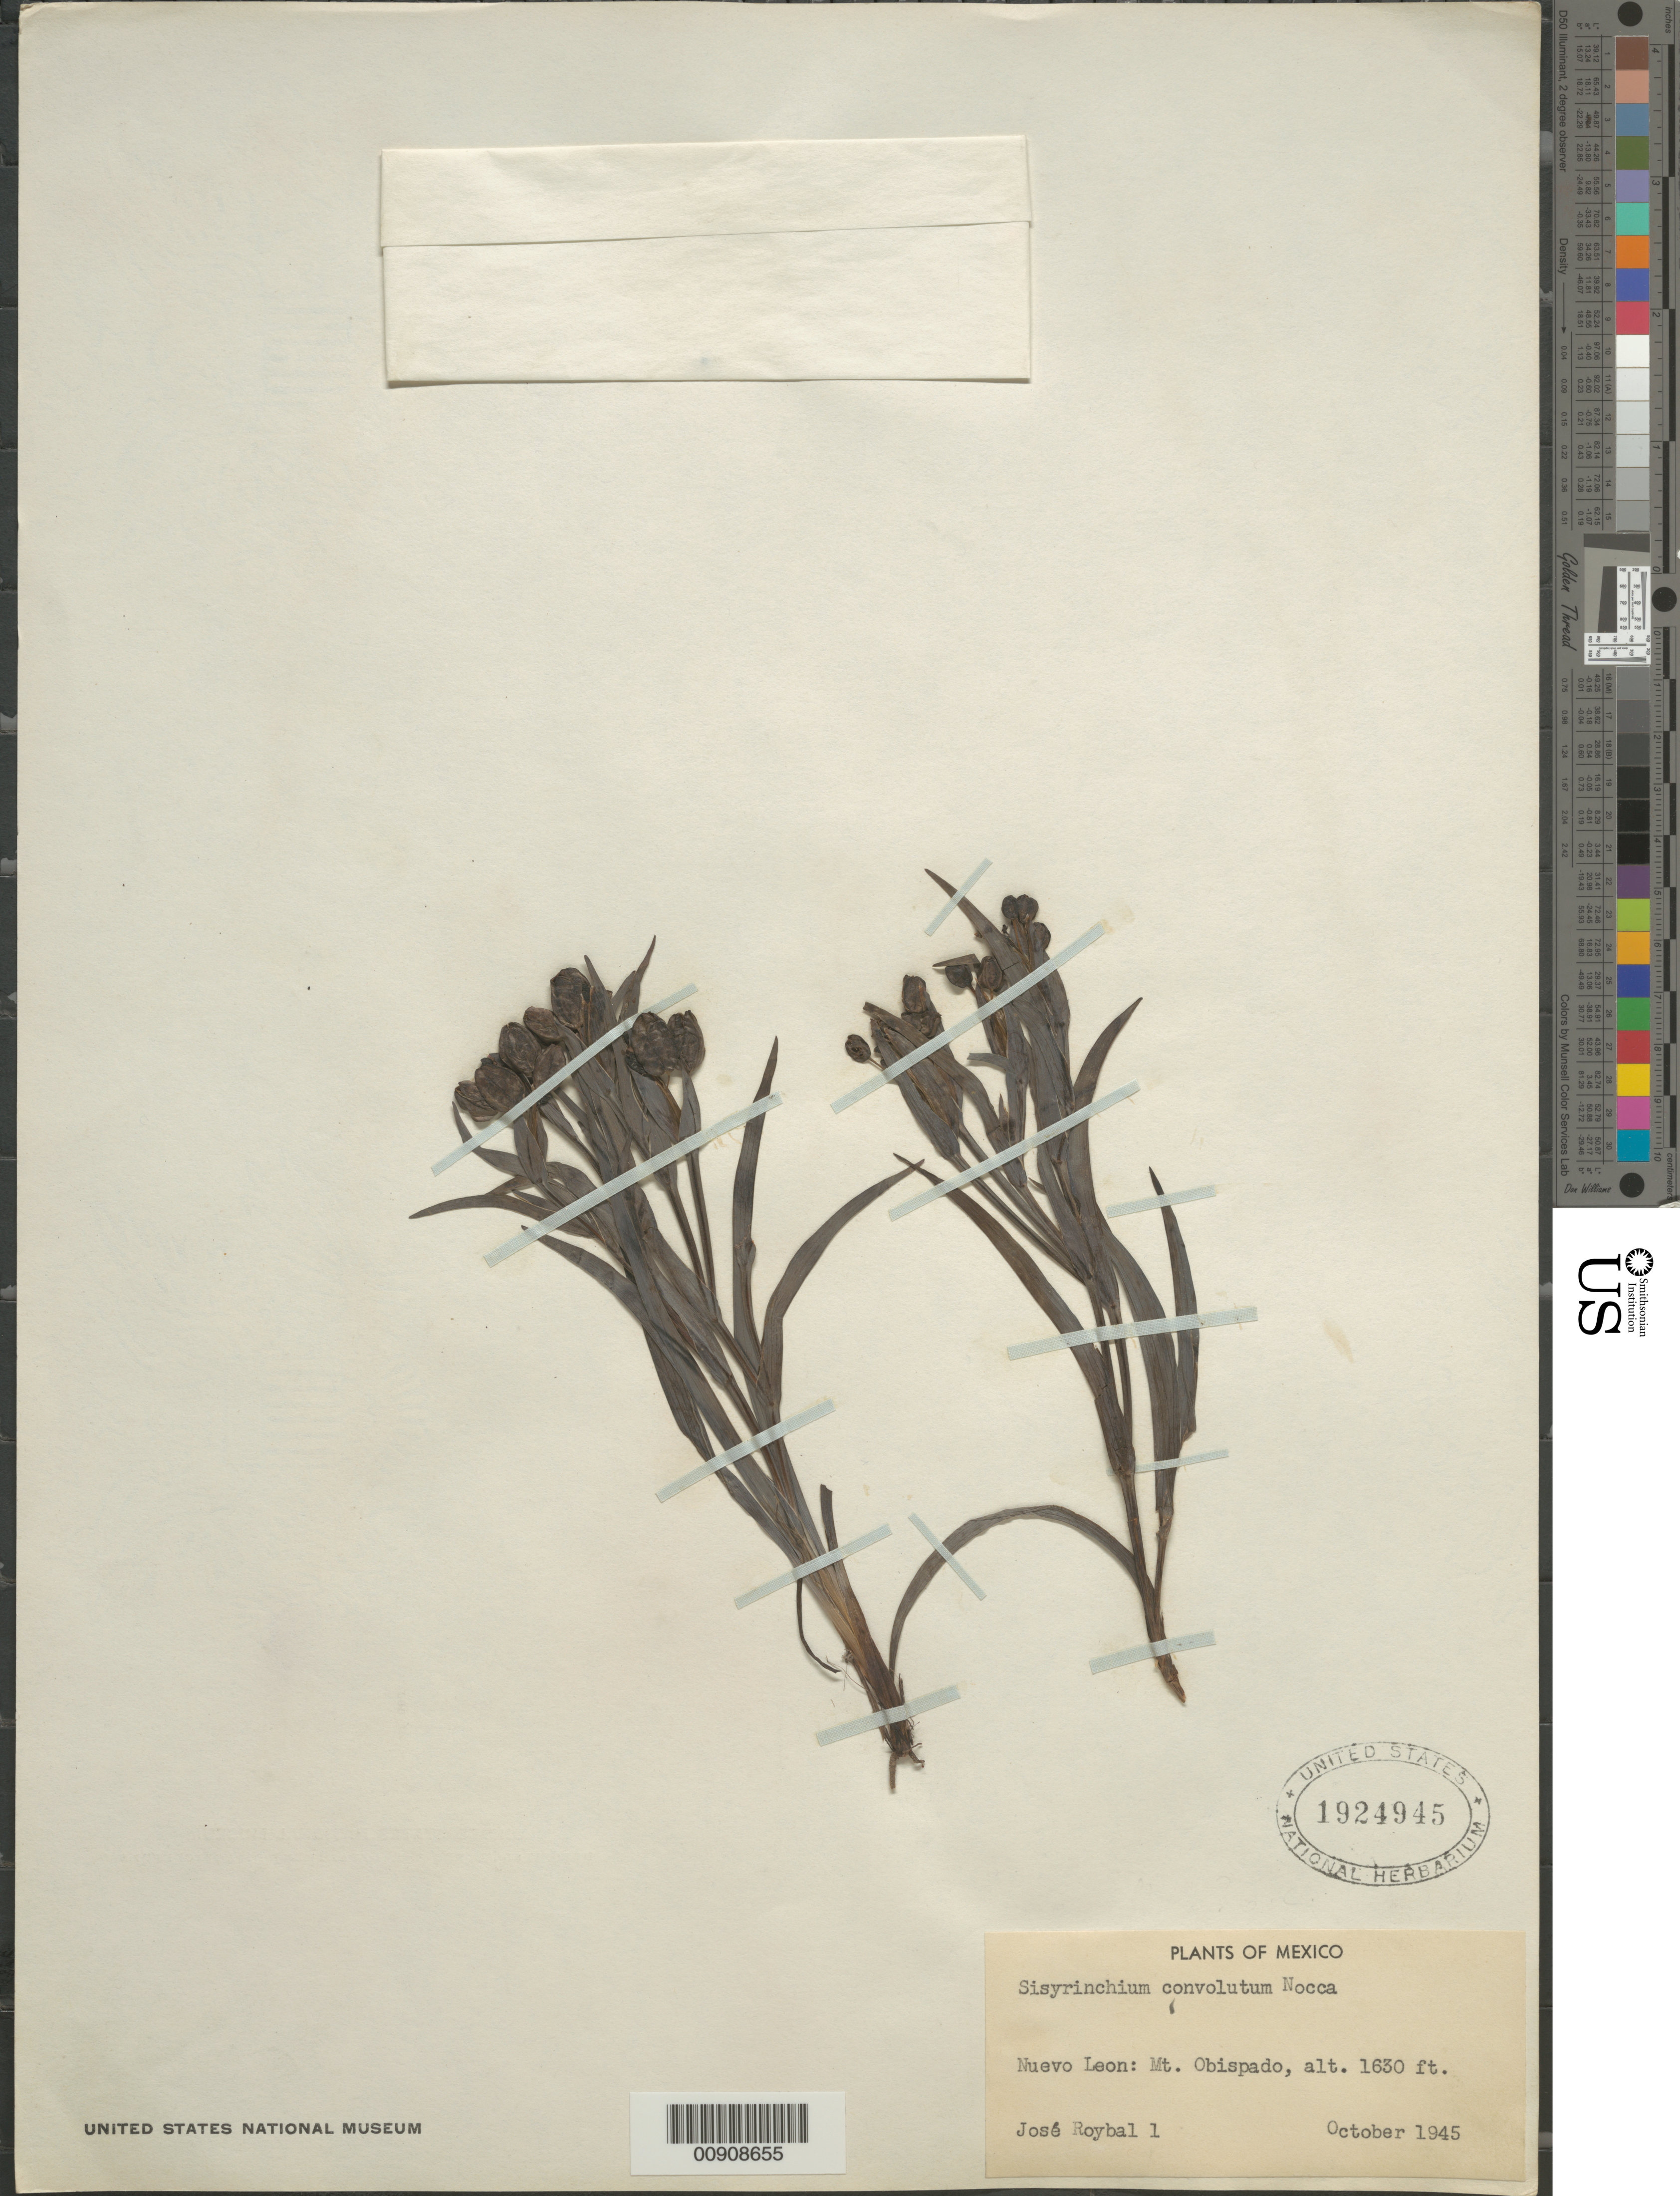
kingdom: Plantae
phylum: Tracheophyta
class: Liliopsida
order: Asparagales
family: Iridaceae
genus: Sisyrinchium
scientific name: Sisyrinchium convolutum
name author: Nocca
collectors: J. J. Roybal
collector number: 1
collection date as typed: Oct 1945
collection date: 1945-10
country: Mexico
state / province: Nuevo León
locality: Nuevo León: Mt. Obispado.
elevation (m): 497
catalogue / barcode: US 1924945